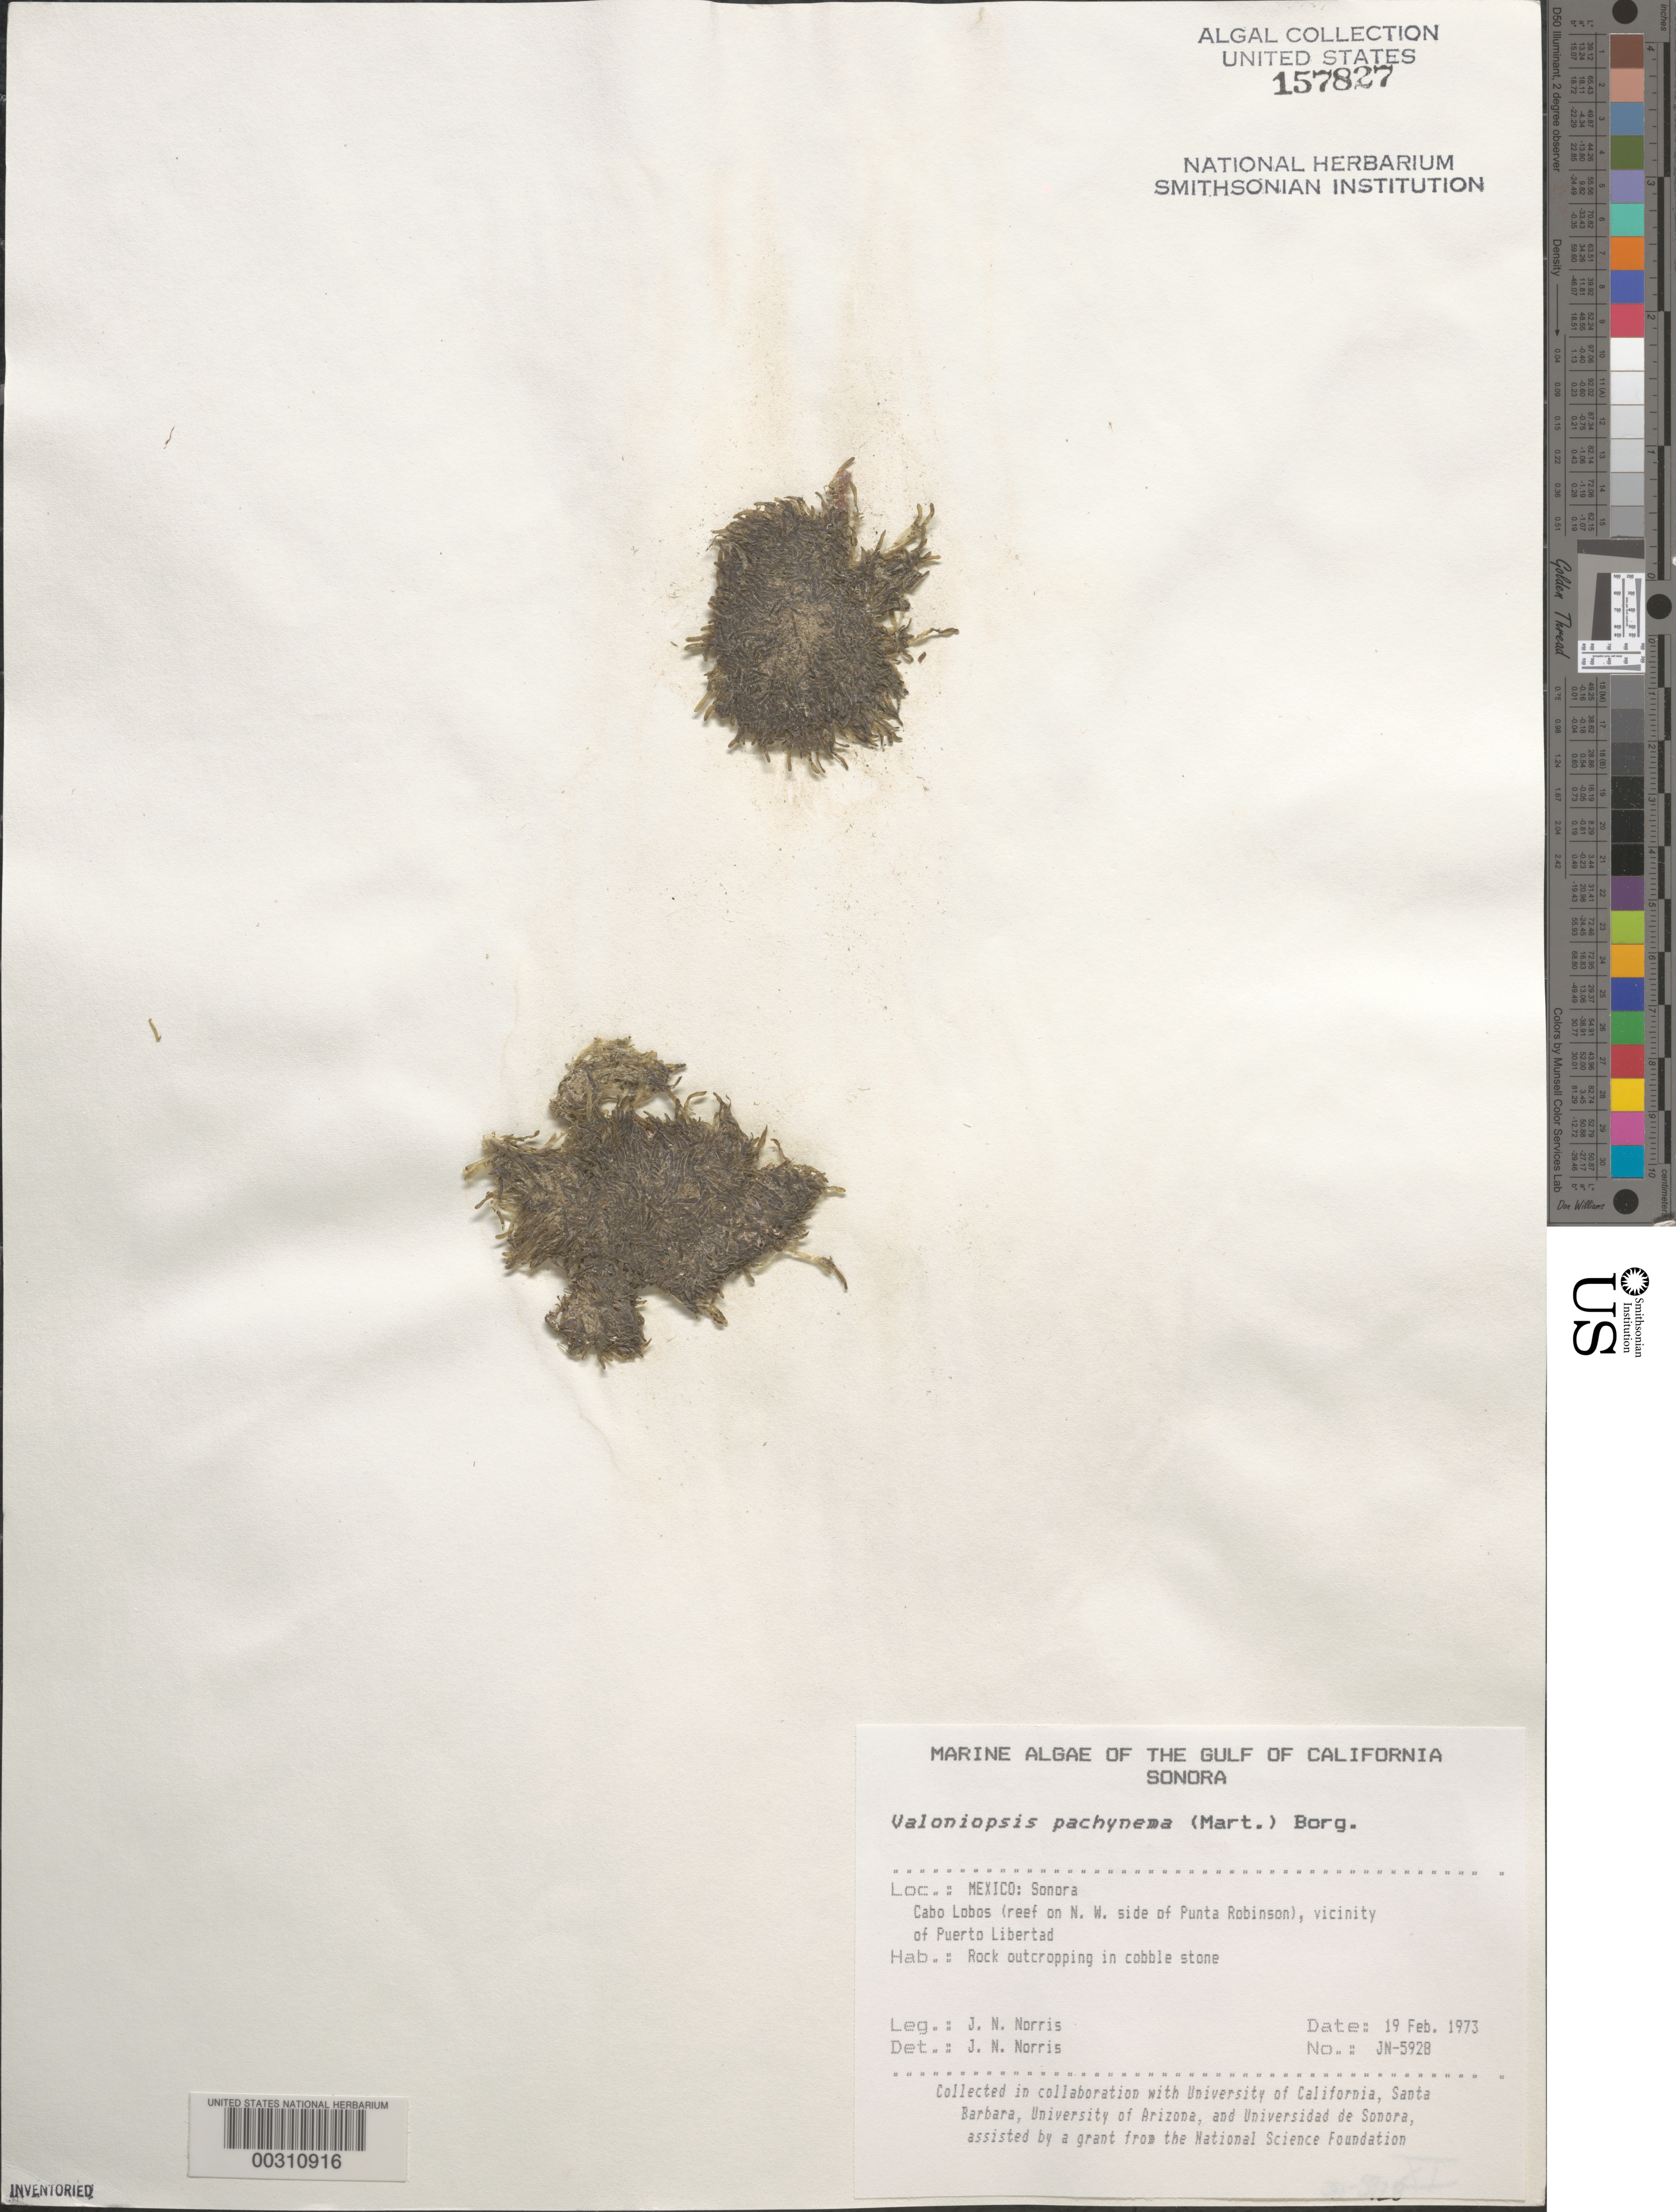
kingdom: Plantae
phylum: Chlorophyta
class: Ulvophyceae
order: Siphonocladales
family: Valoniaceae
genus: Valoniopsis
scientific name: Valoniopsis pachynema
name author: (G. Martens) Børgesen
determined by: Norris, James N.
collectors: J. N. Norris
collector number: JN-5928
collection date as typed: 19 Feb 1973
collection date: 1973-02-19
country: Mexico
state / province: Sonora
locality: Cabo Lobos, northwest Punta Robinson, Puerto Libertad area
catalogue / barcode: US 157827